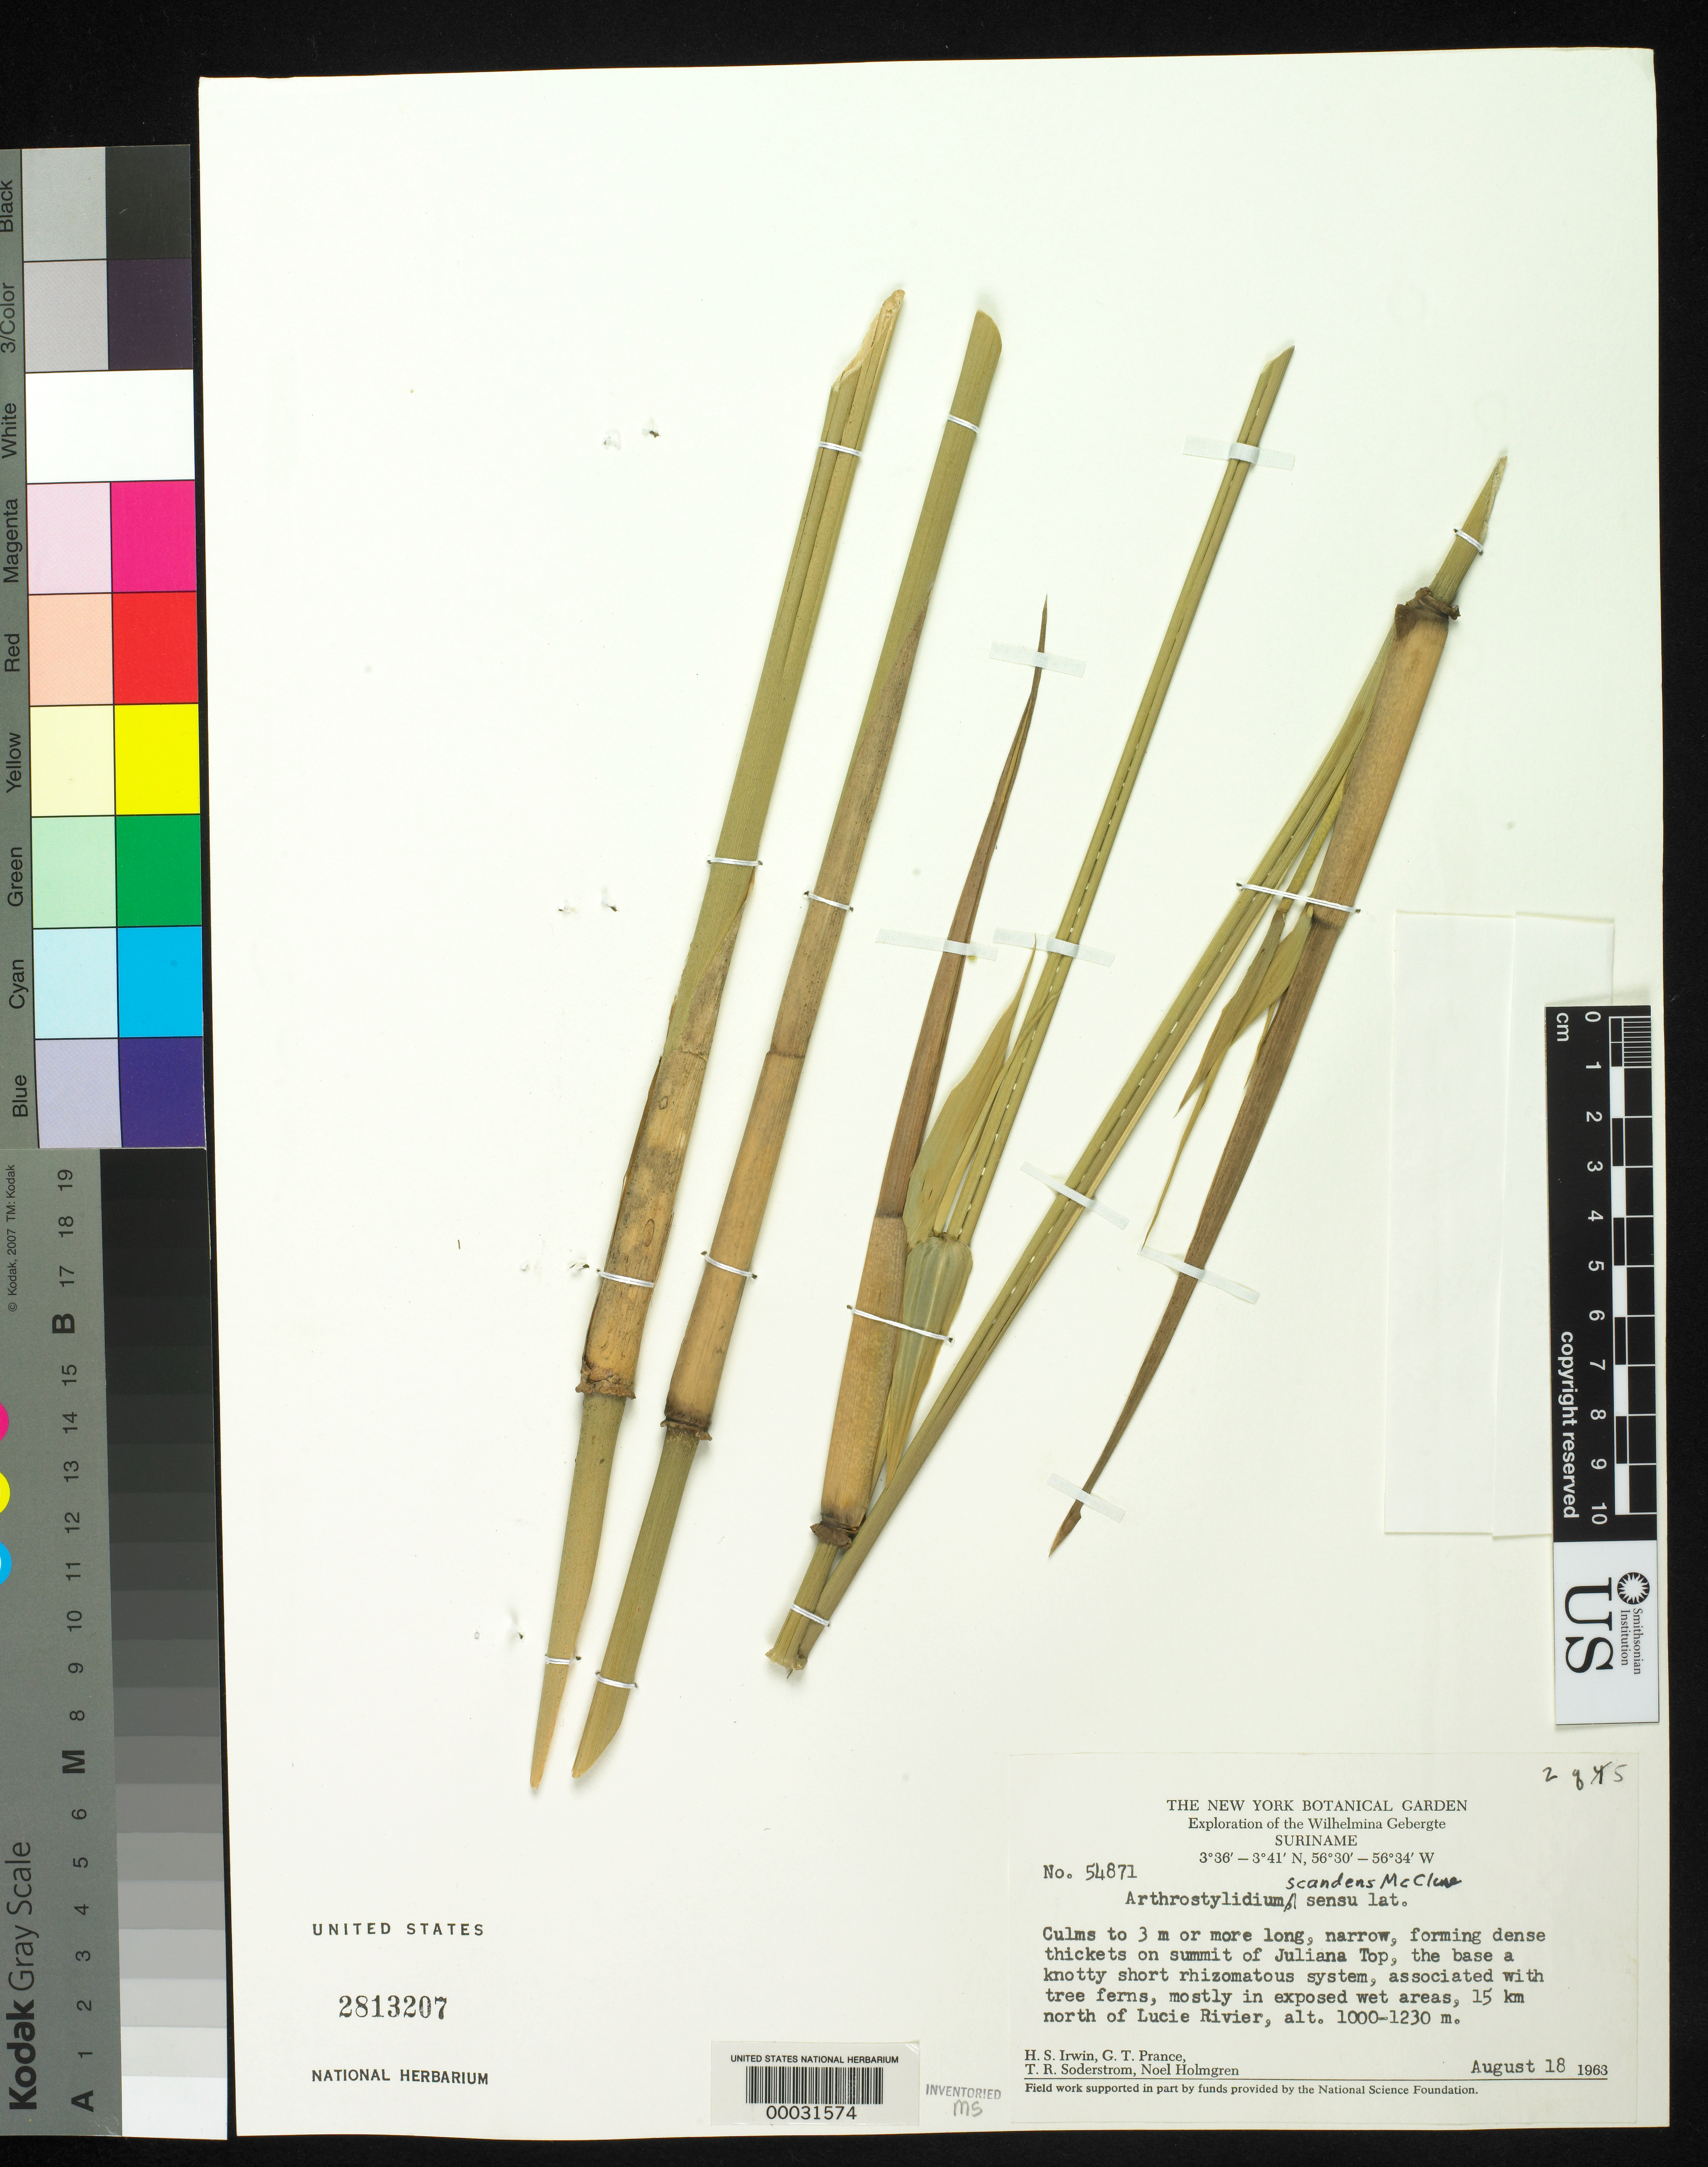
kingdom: Plantae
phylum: Tracheophyta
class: Liliopsida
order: Poales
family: Poaceae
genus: Athroostachys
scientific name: Athroostachys scandens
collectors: H. Irwin, G. T. Prance, T. R. Soderstrom & N. H. Holmgren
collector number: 54871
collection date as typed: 18 Aug 1963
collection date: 1963-08-18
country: Suriname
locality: Wilhelmina gebergte, 15 km n of lucie river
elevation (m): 1000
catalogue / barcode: US 2813207